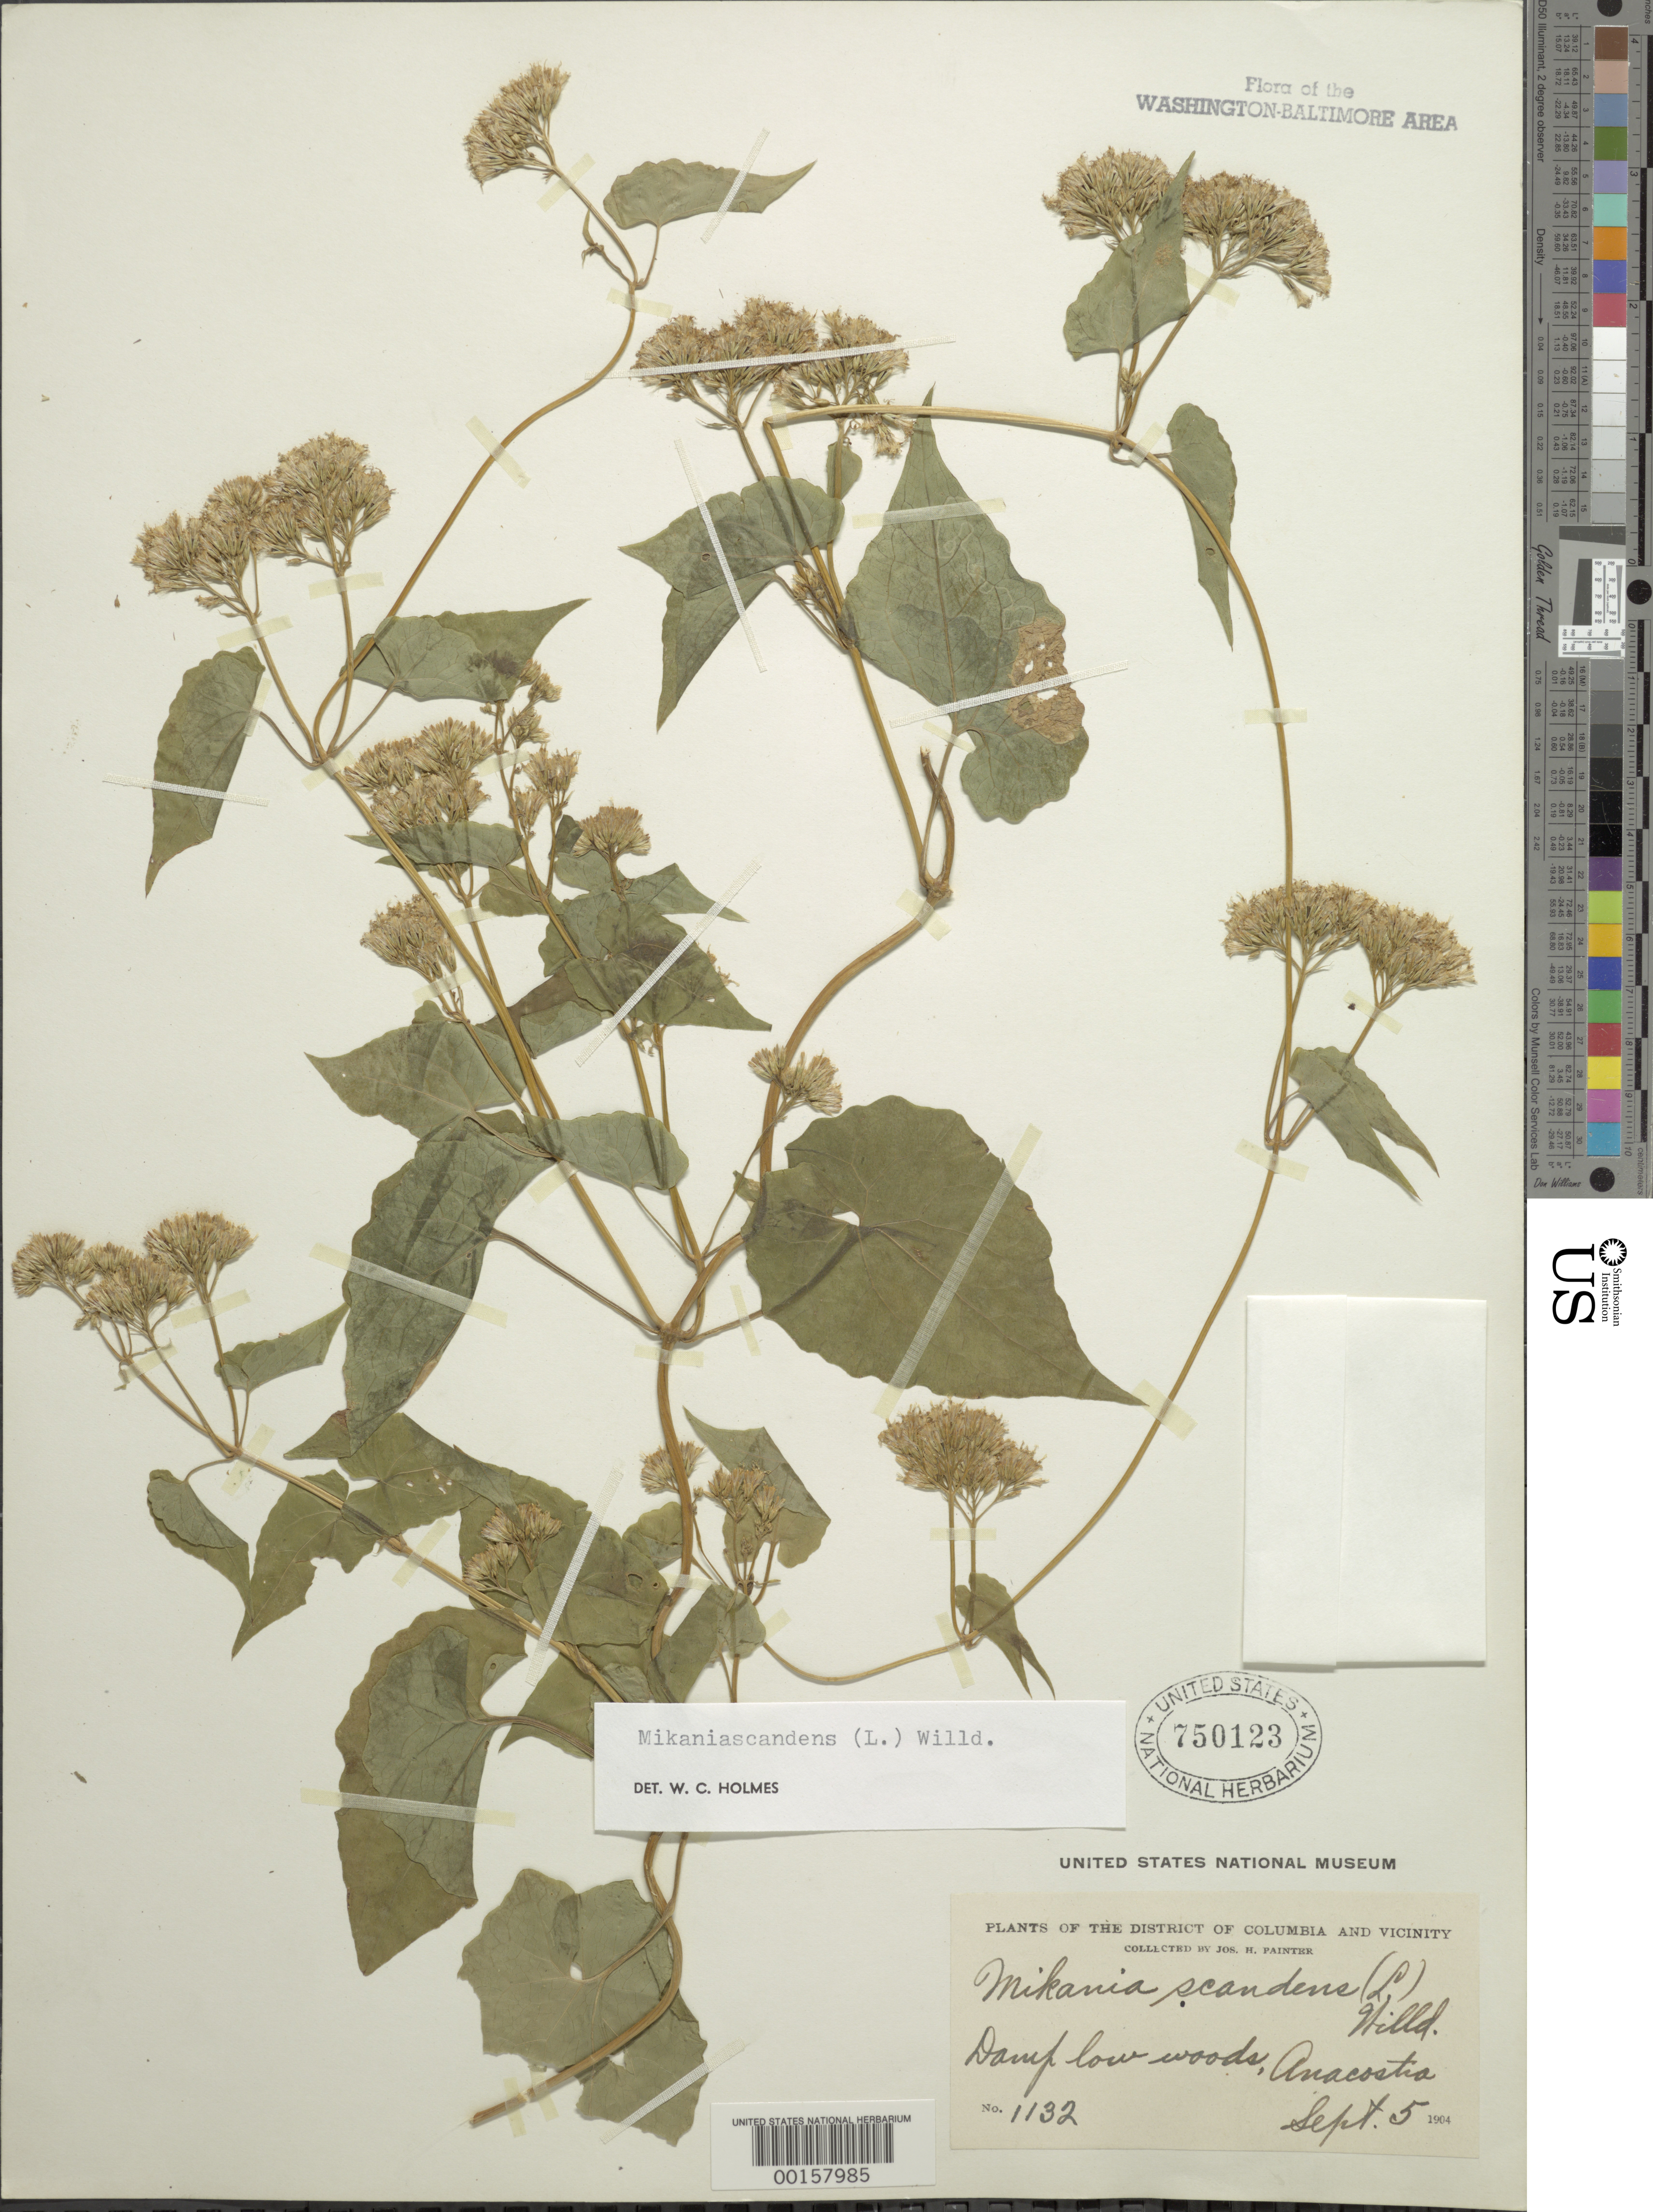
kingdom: Plantae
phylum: Tracheophyta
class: Magnoliopsida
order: Asterales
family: Asteraceae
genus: Mikania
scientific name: Mikania scandens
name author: (L.) Willd.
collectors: J. H. Painter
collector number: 1132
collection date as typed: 05 Sep 1904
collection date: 1904-09-05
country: United States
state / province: District of Columbia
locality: Anacostia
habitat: Damp low woods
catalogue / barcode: US 750123